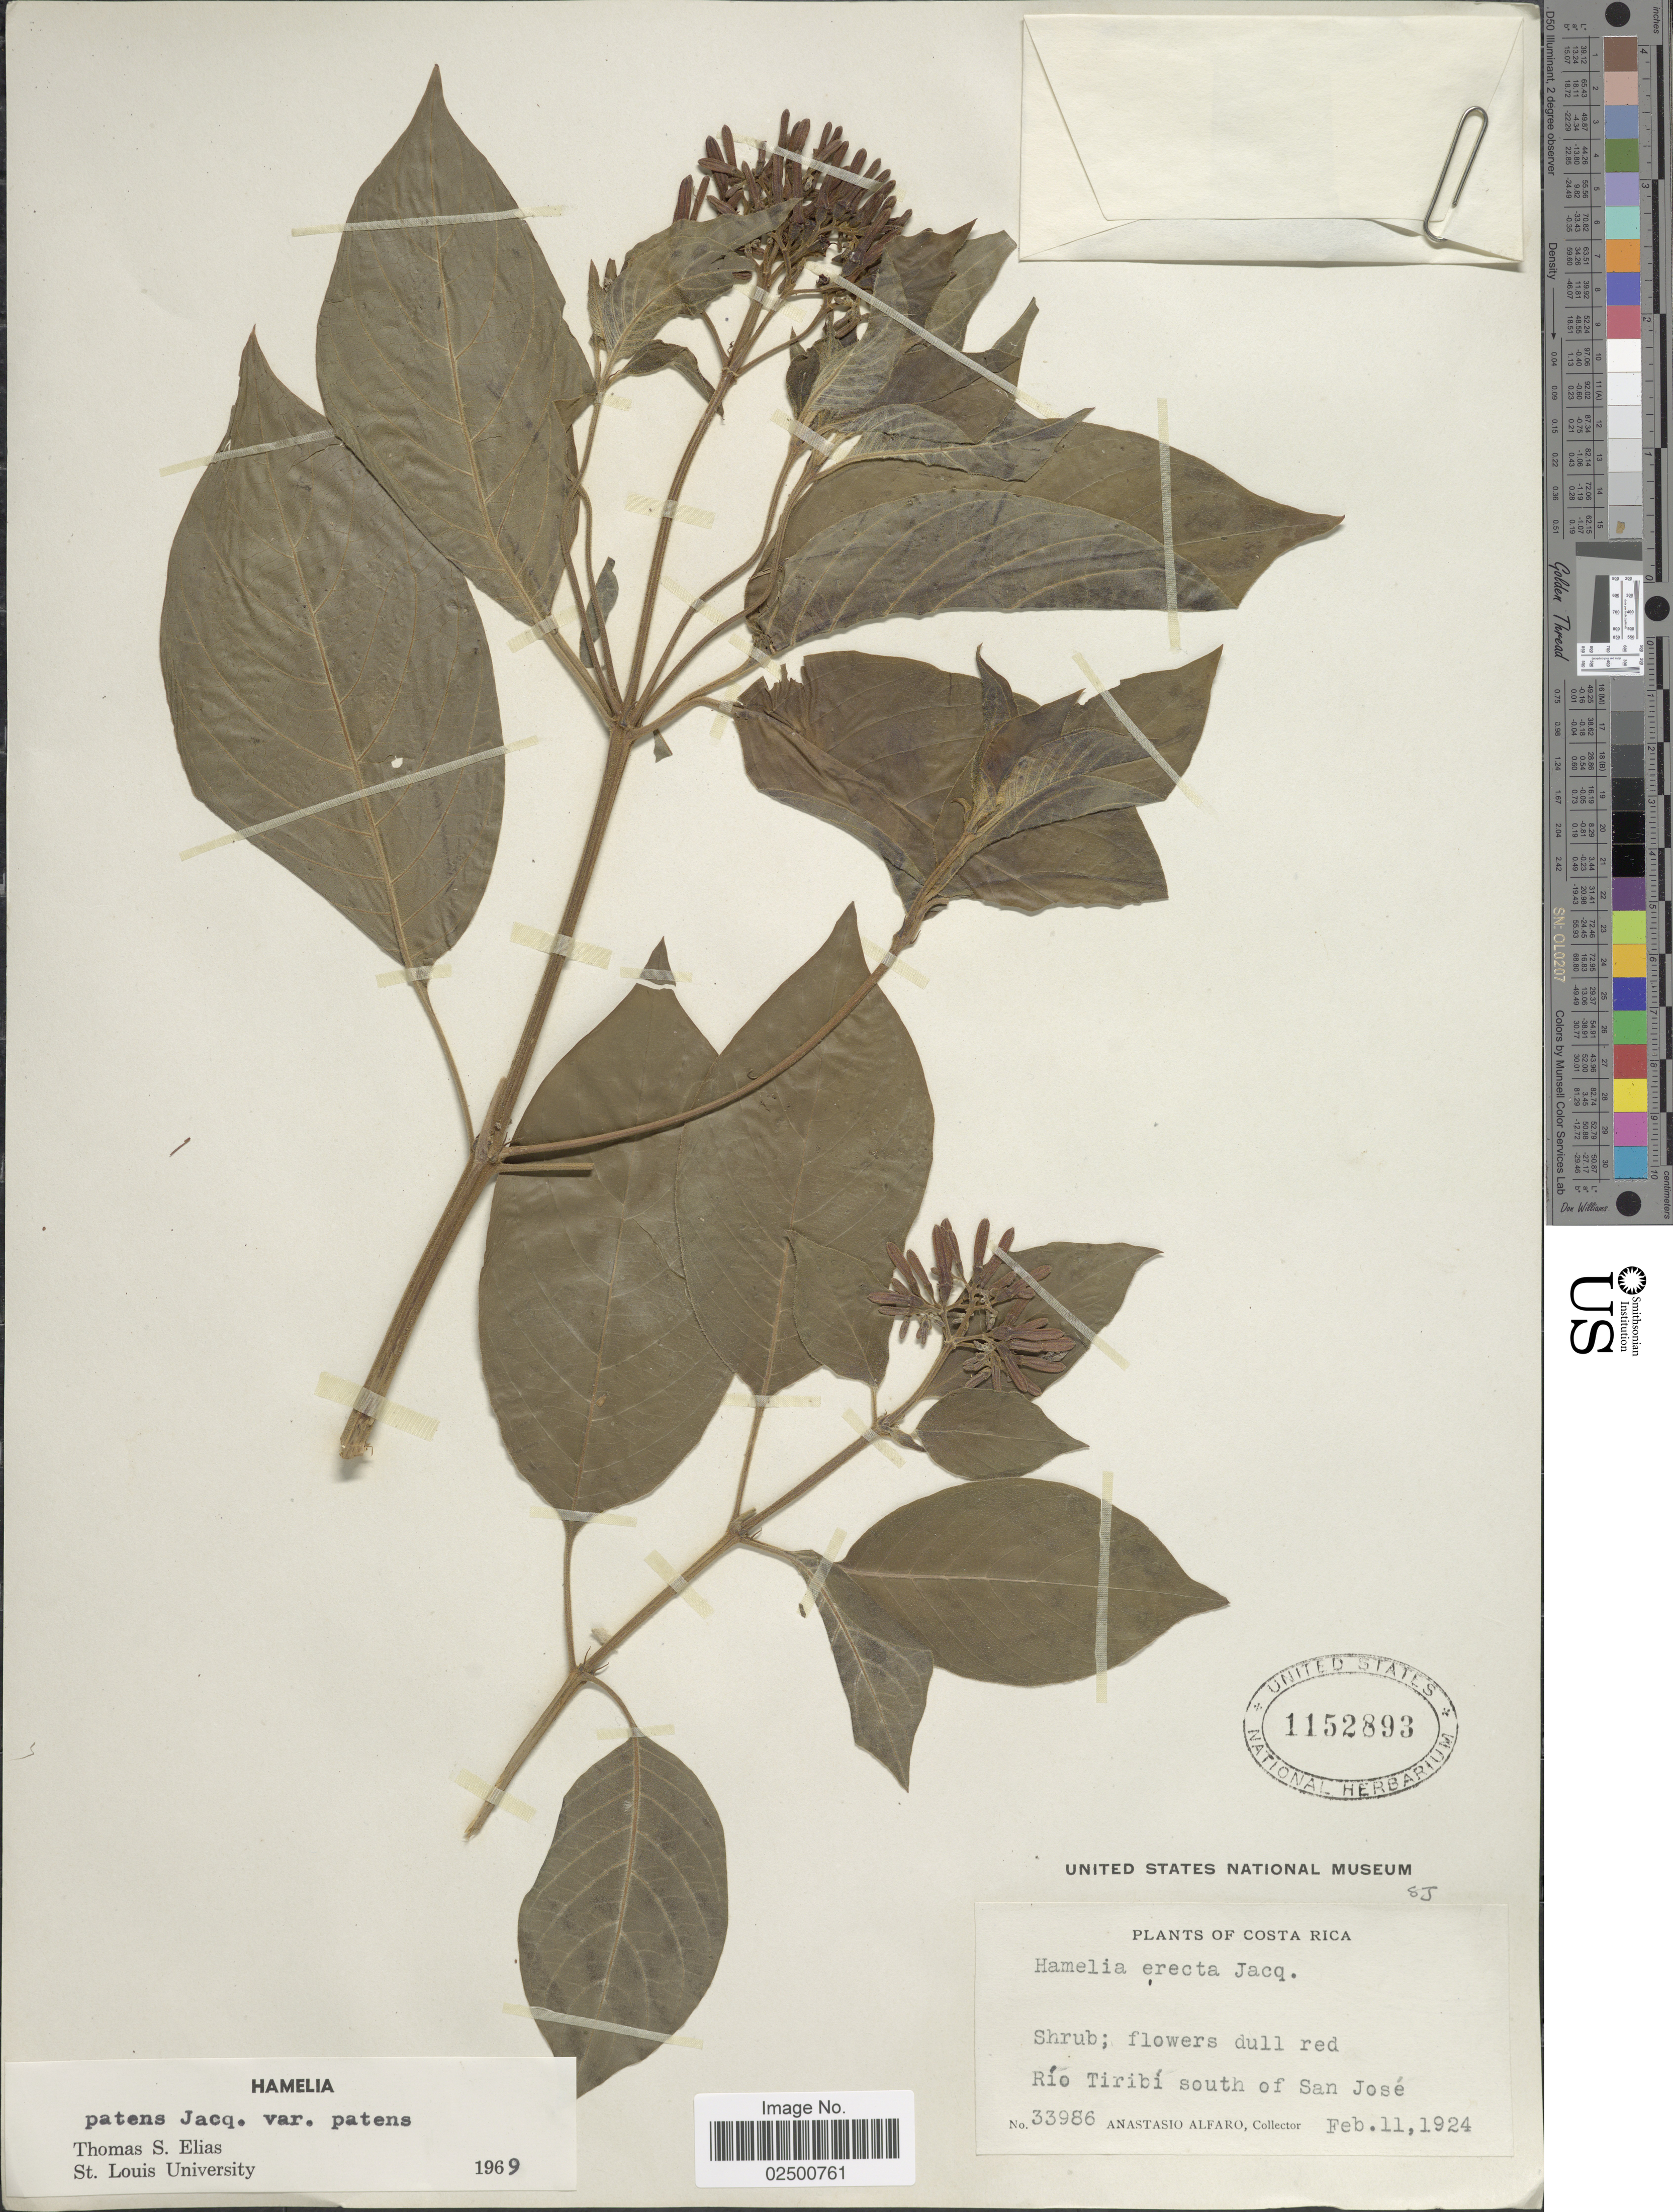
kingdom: Plantae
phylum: Tracheophyta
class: Magnoliopsida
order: Gentianales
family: Rubiaceae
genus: Hamelia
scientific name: Hamelia patens var. patens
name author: Jacq.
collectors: A. Alfaro Gonzalez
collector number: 33986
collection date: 1924-02-11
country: Costa Rica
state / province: San José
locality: Rio Tiribi, south of San Jose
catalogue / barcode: US 1152893